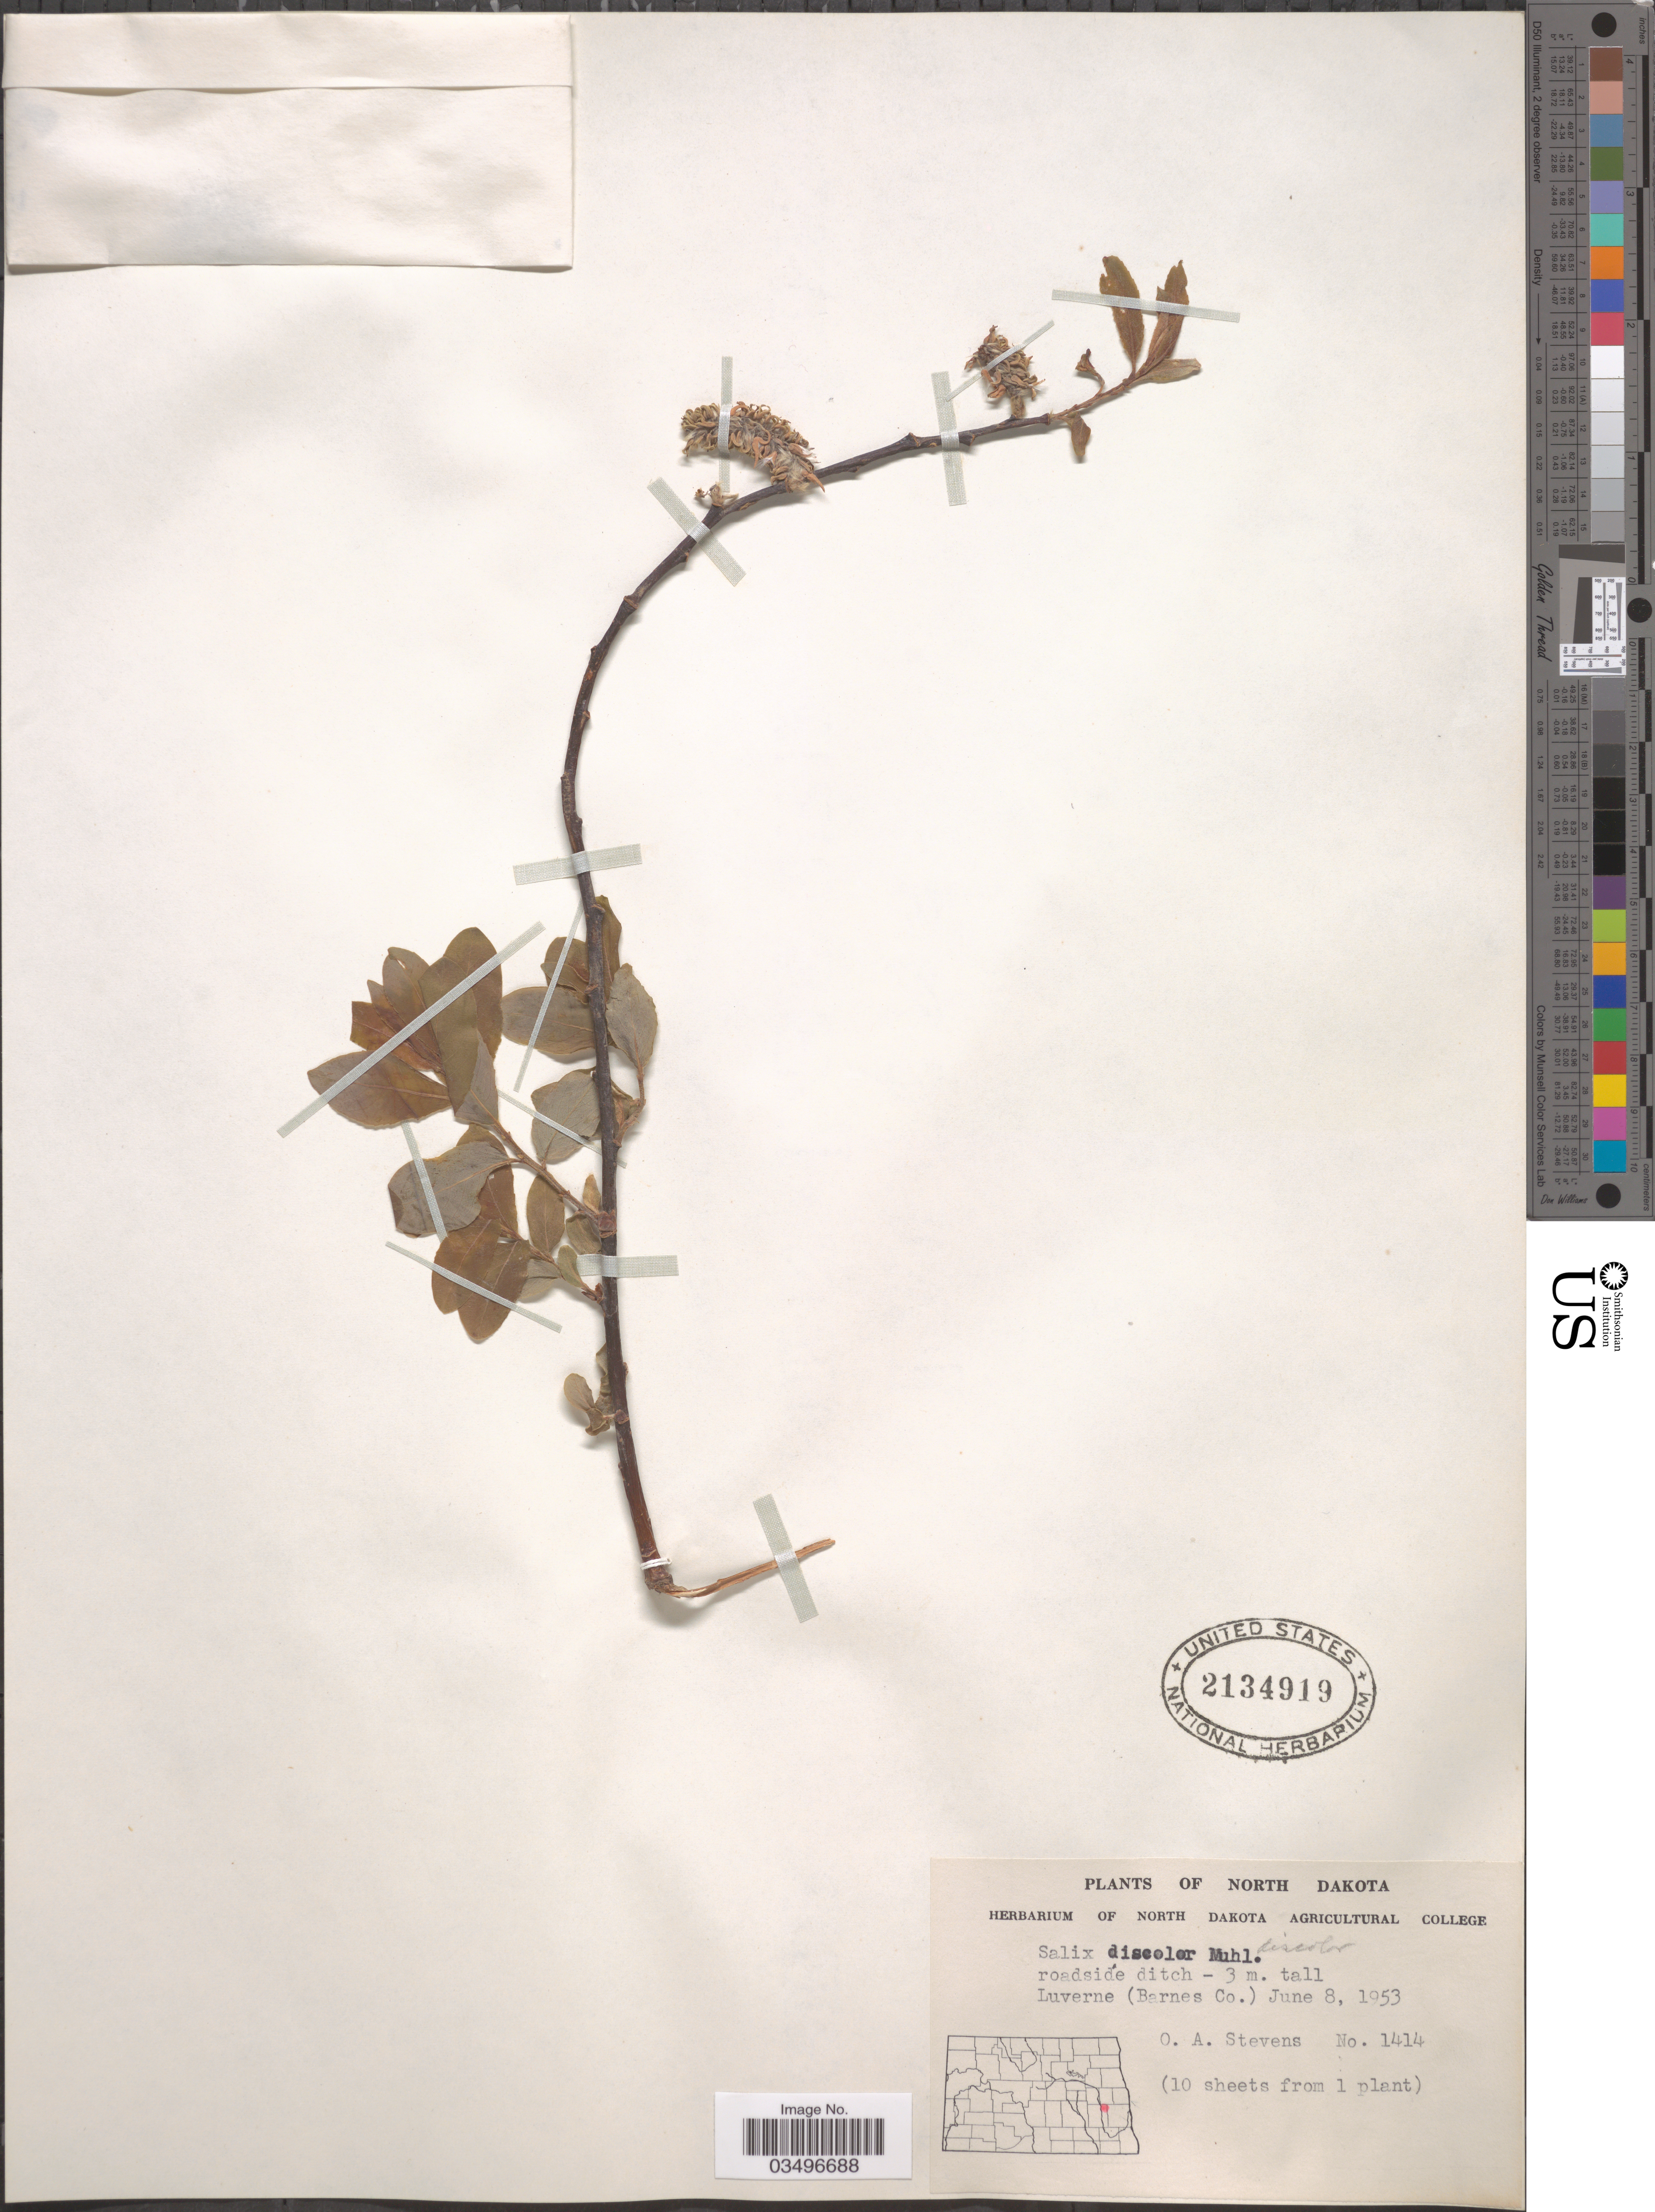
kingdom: Plantae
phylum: Tracheophyta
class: Magnoliopsida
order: Malpighiales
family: Salicaceae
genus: Salix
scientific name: Salix discolor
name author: Muhl.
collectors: O. A. Stevens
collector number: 1414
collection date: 1953-06-08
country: United States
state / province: North Dakota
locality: Luverne (Barnes Co.).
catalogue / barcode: US 2134919